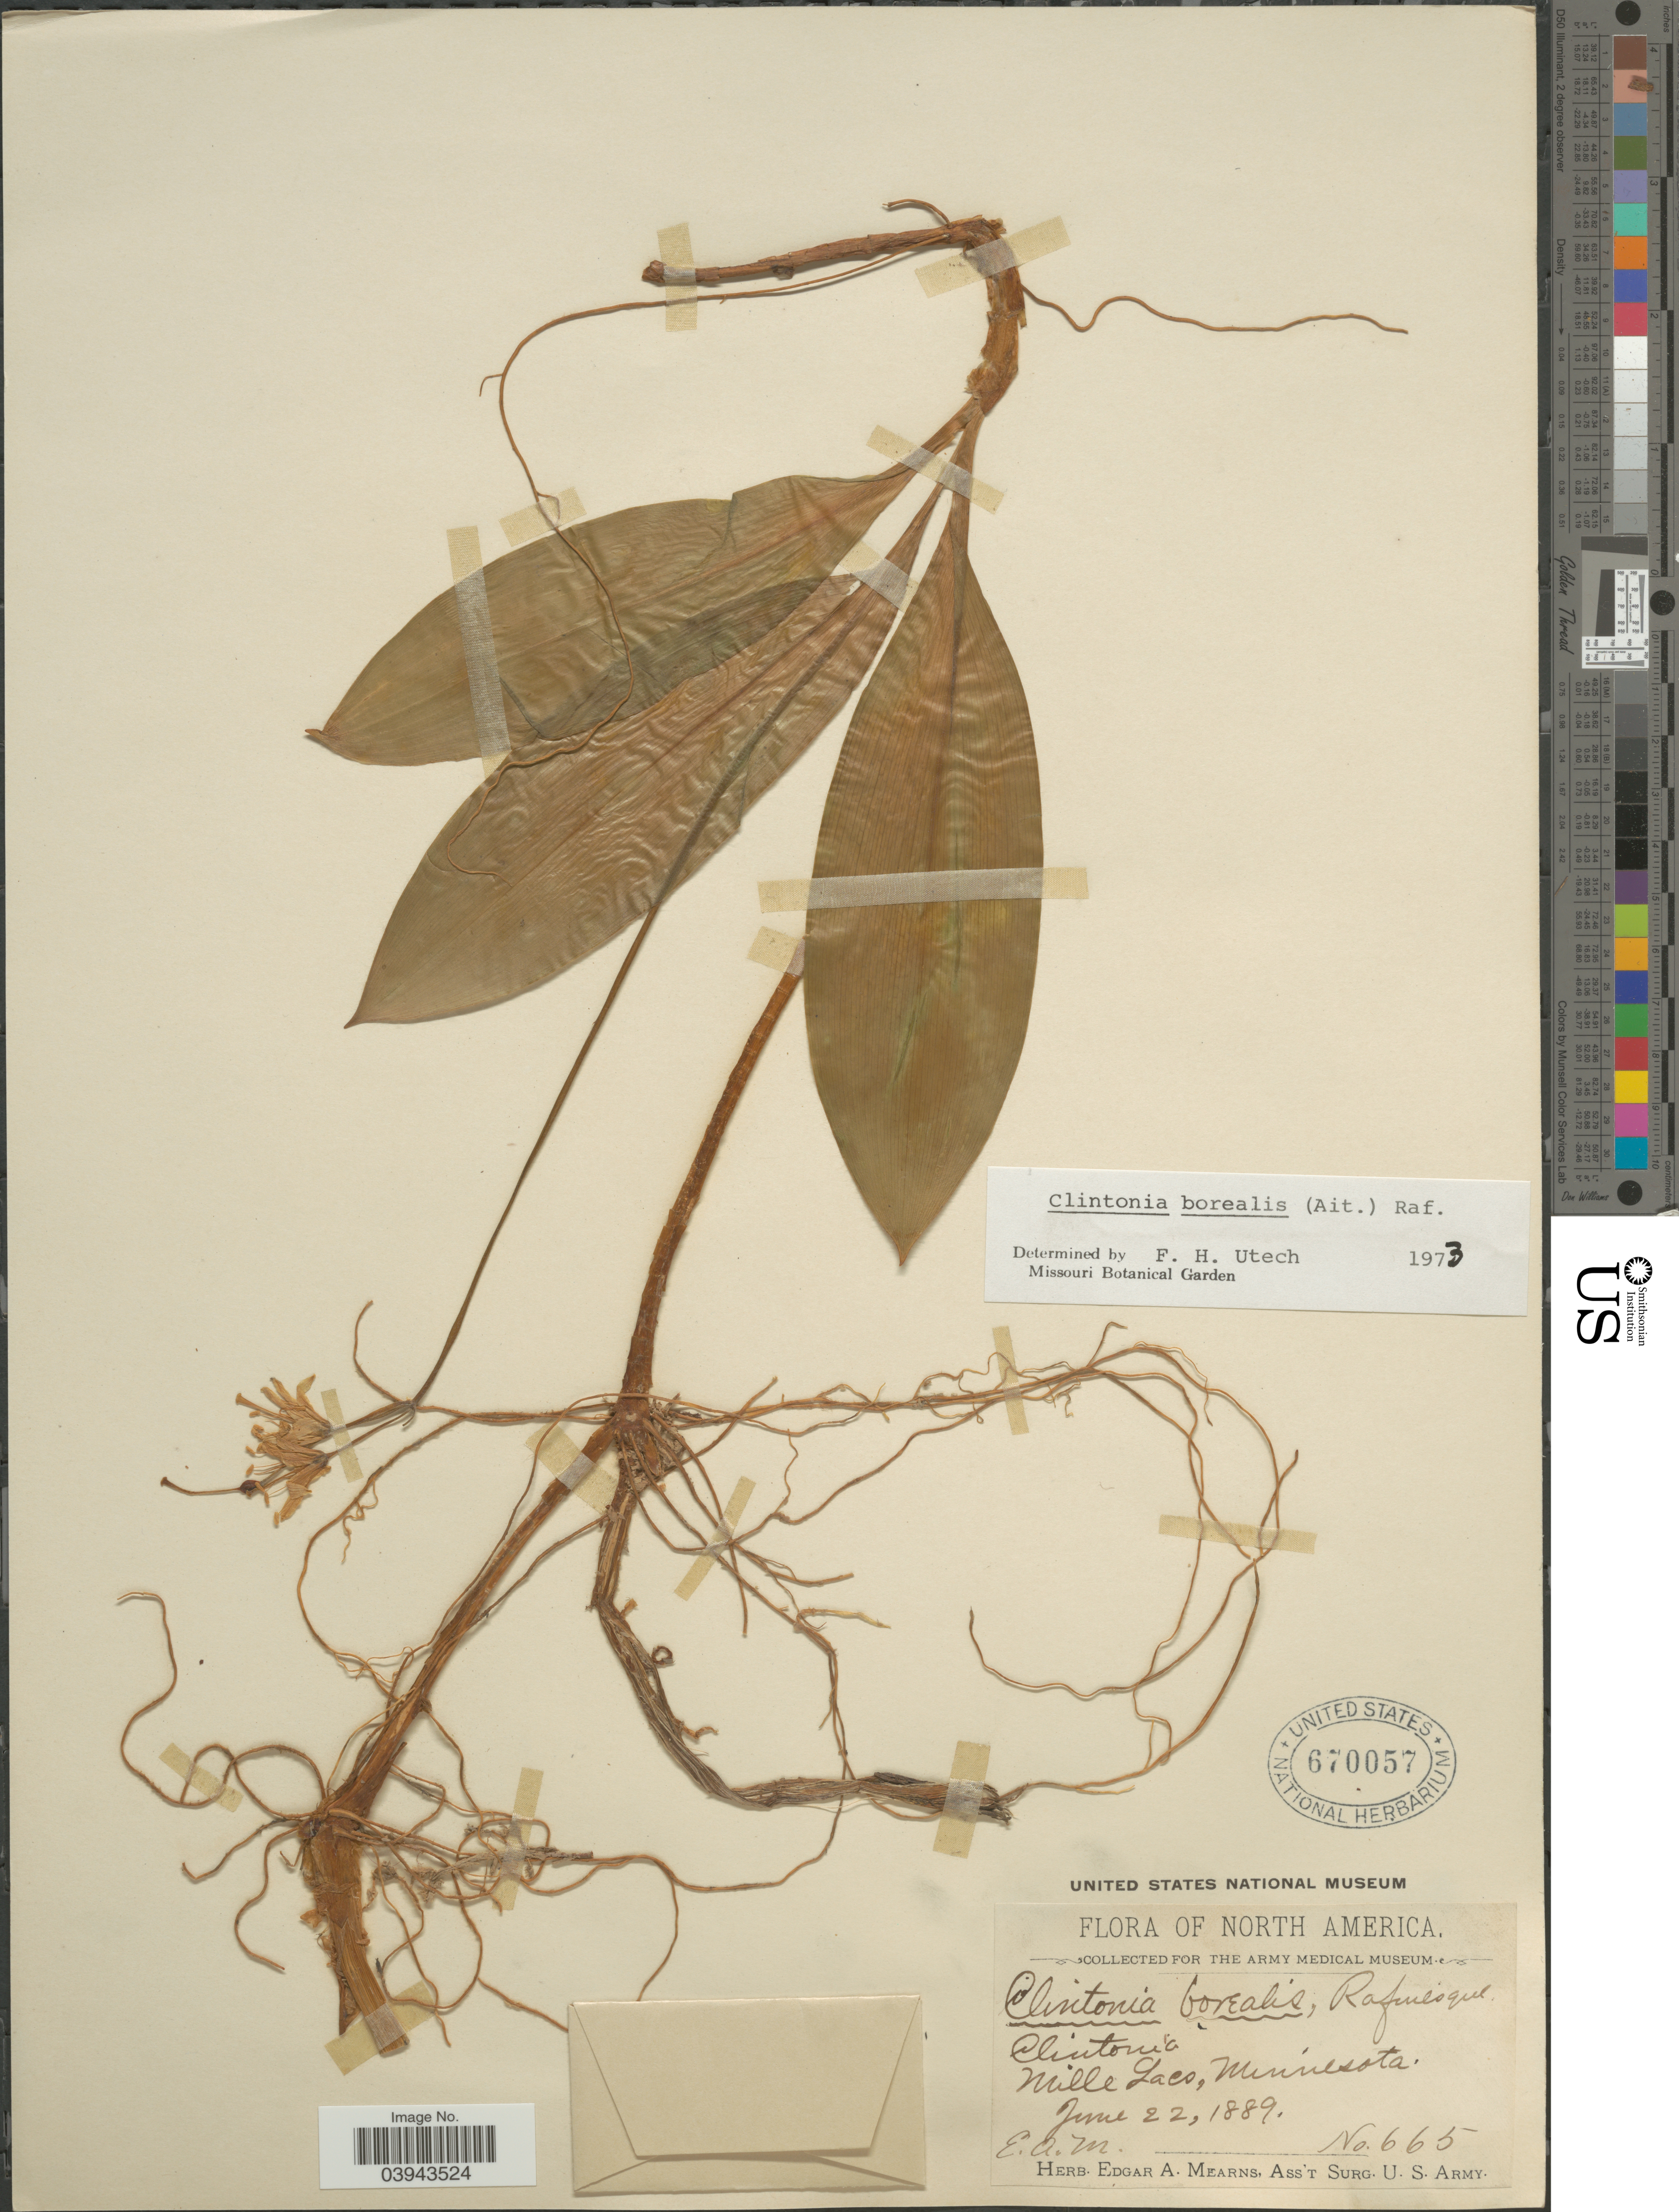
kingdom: Plantae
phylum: Tracheophyta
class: Liliopsida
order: Liliales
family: Liliaceae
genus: Clintonia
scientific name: Clintonia borealis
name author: (Aiton) Raf.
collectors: E. A. Mearns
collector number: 665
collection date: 1889-06-22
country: United States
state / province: Minnesota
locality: Mille Lacs.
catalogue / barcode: US 670057